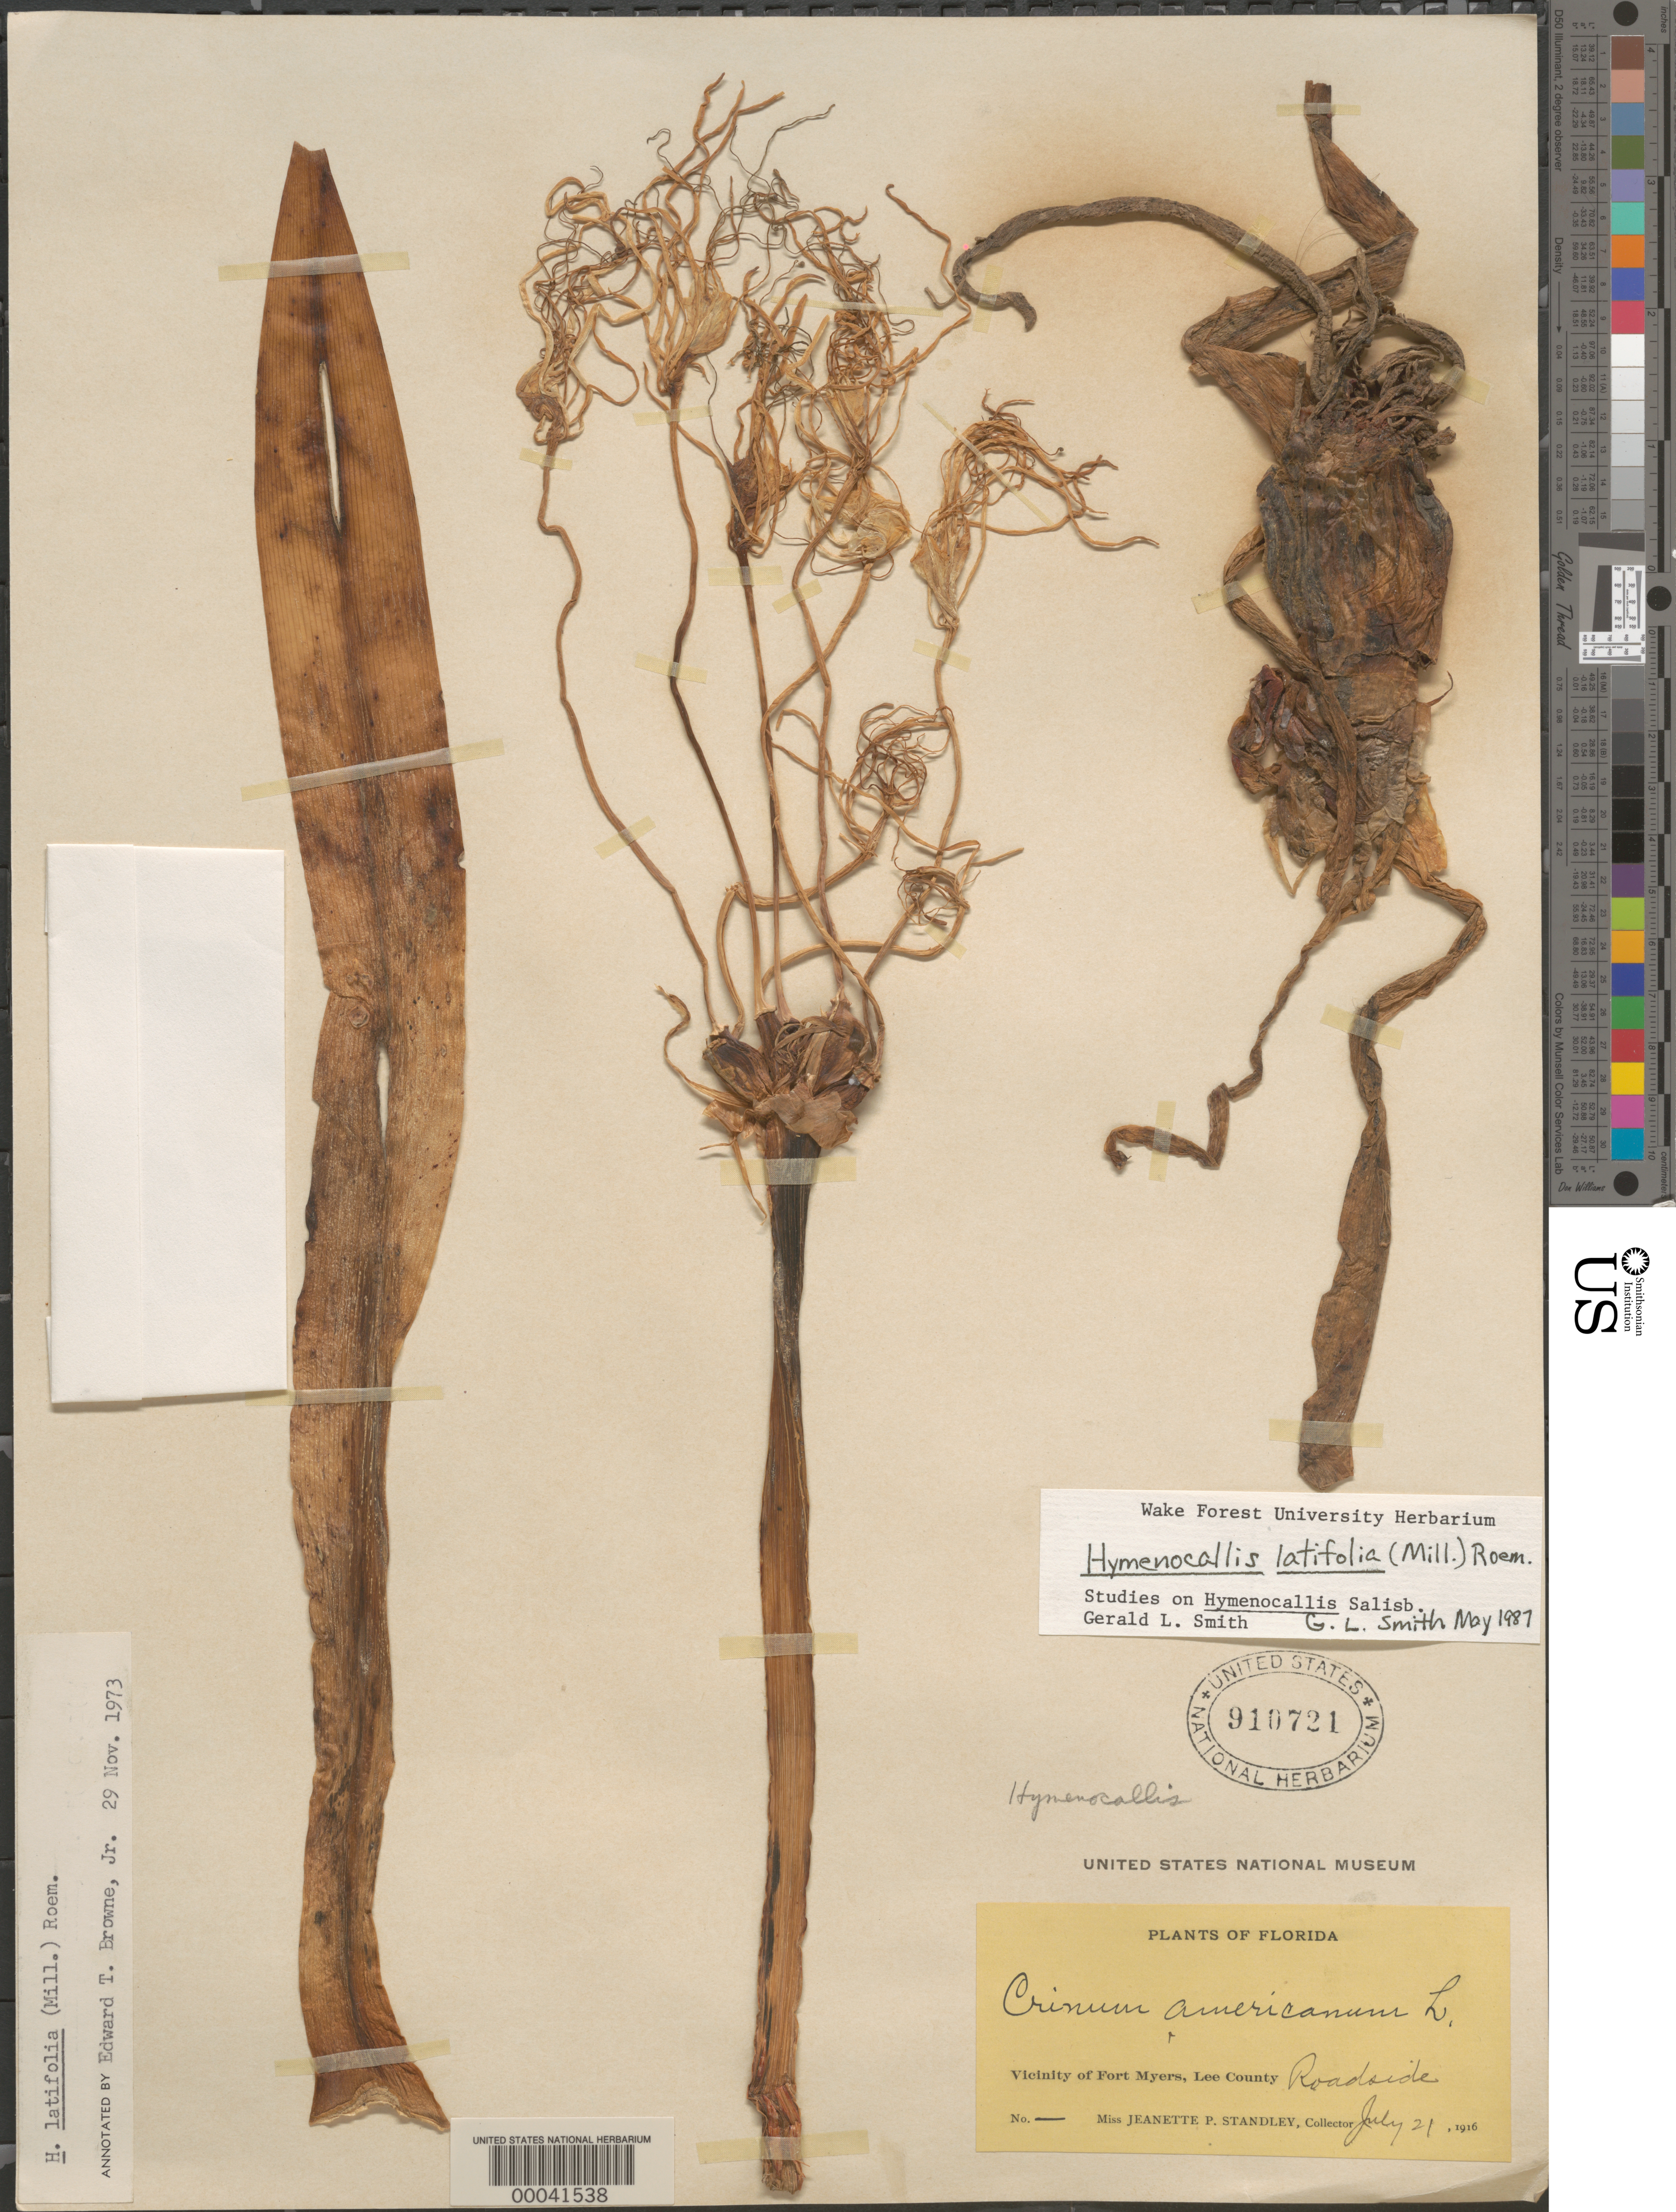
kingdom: Plantae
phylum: Tracheophyta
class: Liliopsida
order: Asparagales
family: Amaryllidaceae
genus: Hymenocallis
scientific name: Hymenocallis latifolia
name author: (Mill.) M. Roem.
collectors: J. P. Standley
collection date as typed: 21 Jul 1916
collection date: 1916-07-21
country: United States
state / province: Florida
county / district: Lee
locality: Ft. myers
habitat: Roadside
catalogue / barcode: US 910721